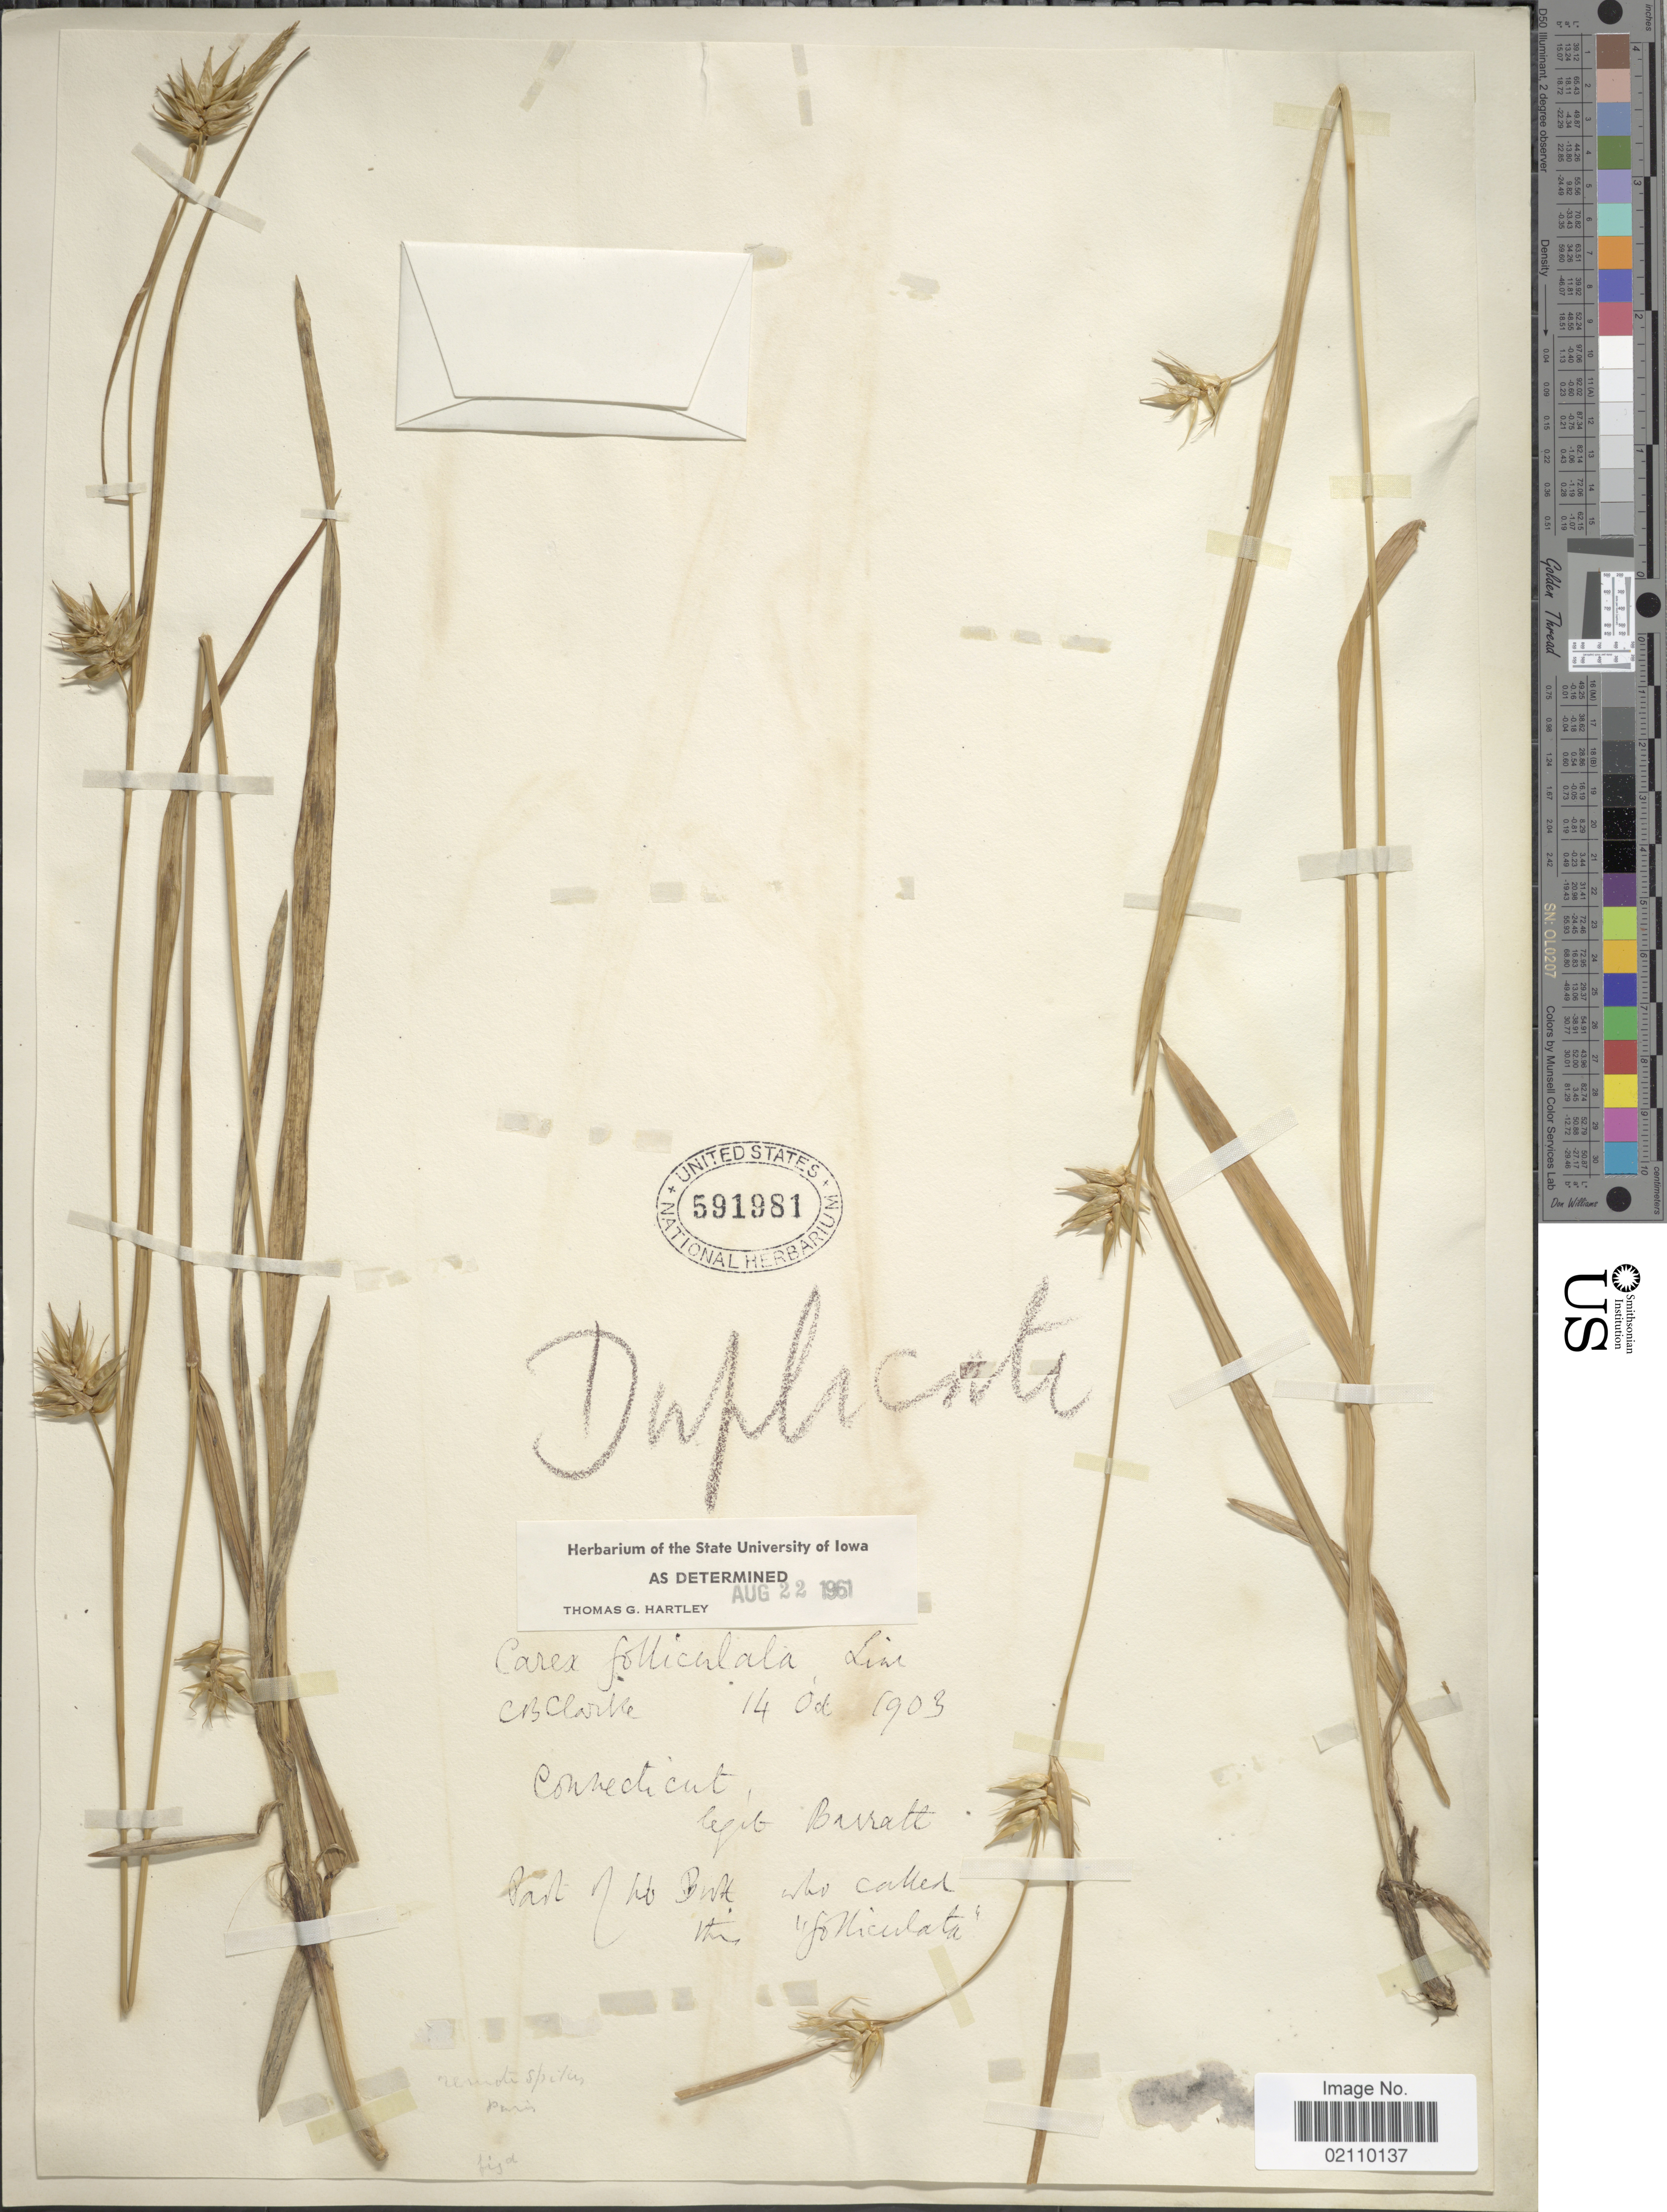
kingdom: Plantae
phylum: Tracheophyta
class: Liliopsida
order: Poales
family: Cyperaceae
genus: Carex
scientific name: Carex folliculata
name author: L.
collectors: Barratt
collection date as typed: "collection date" is probably date of determination by C.B. Clarke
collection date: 1903-10-14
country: United States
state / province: Connecticut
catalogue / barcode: US 591981